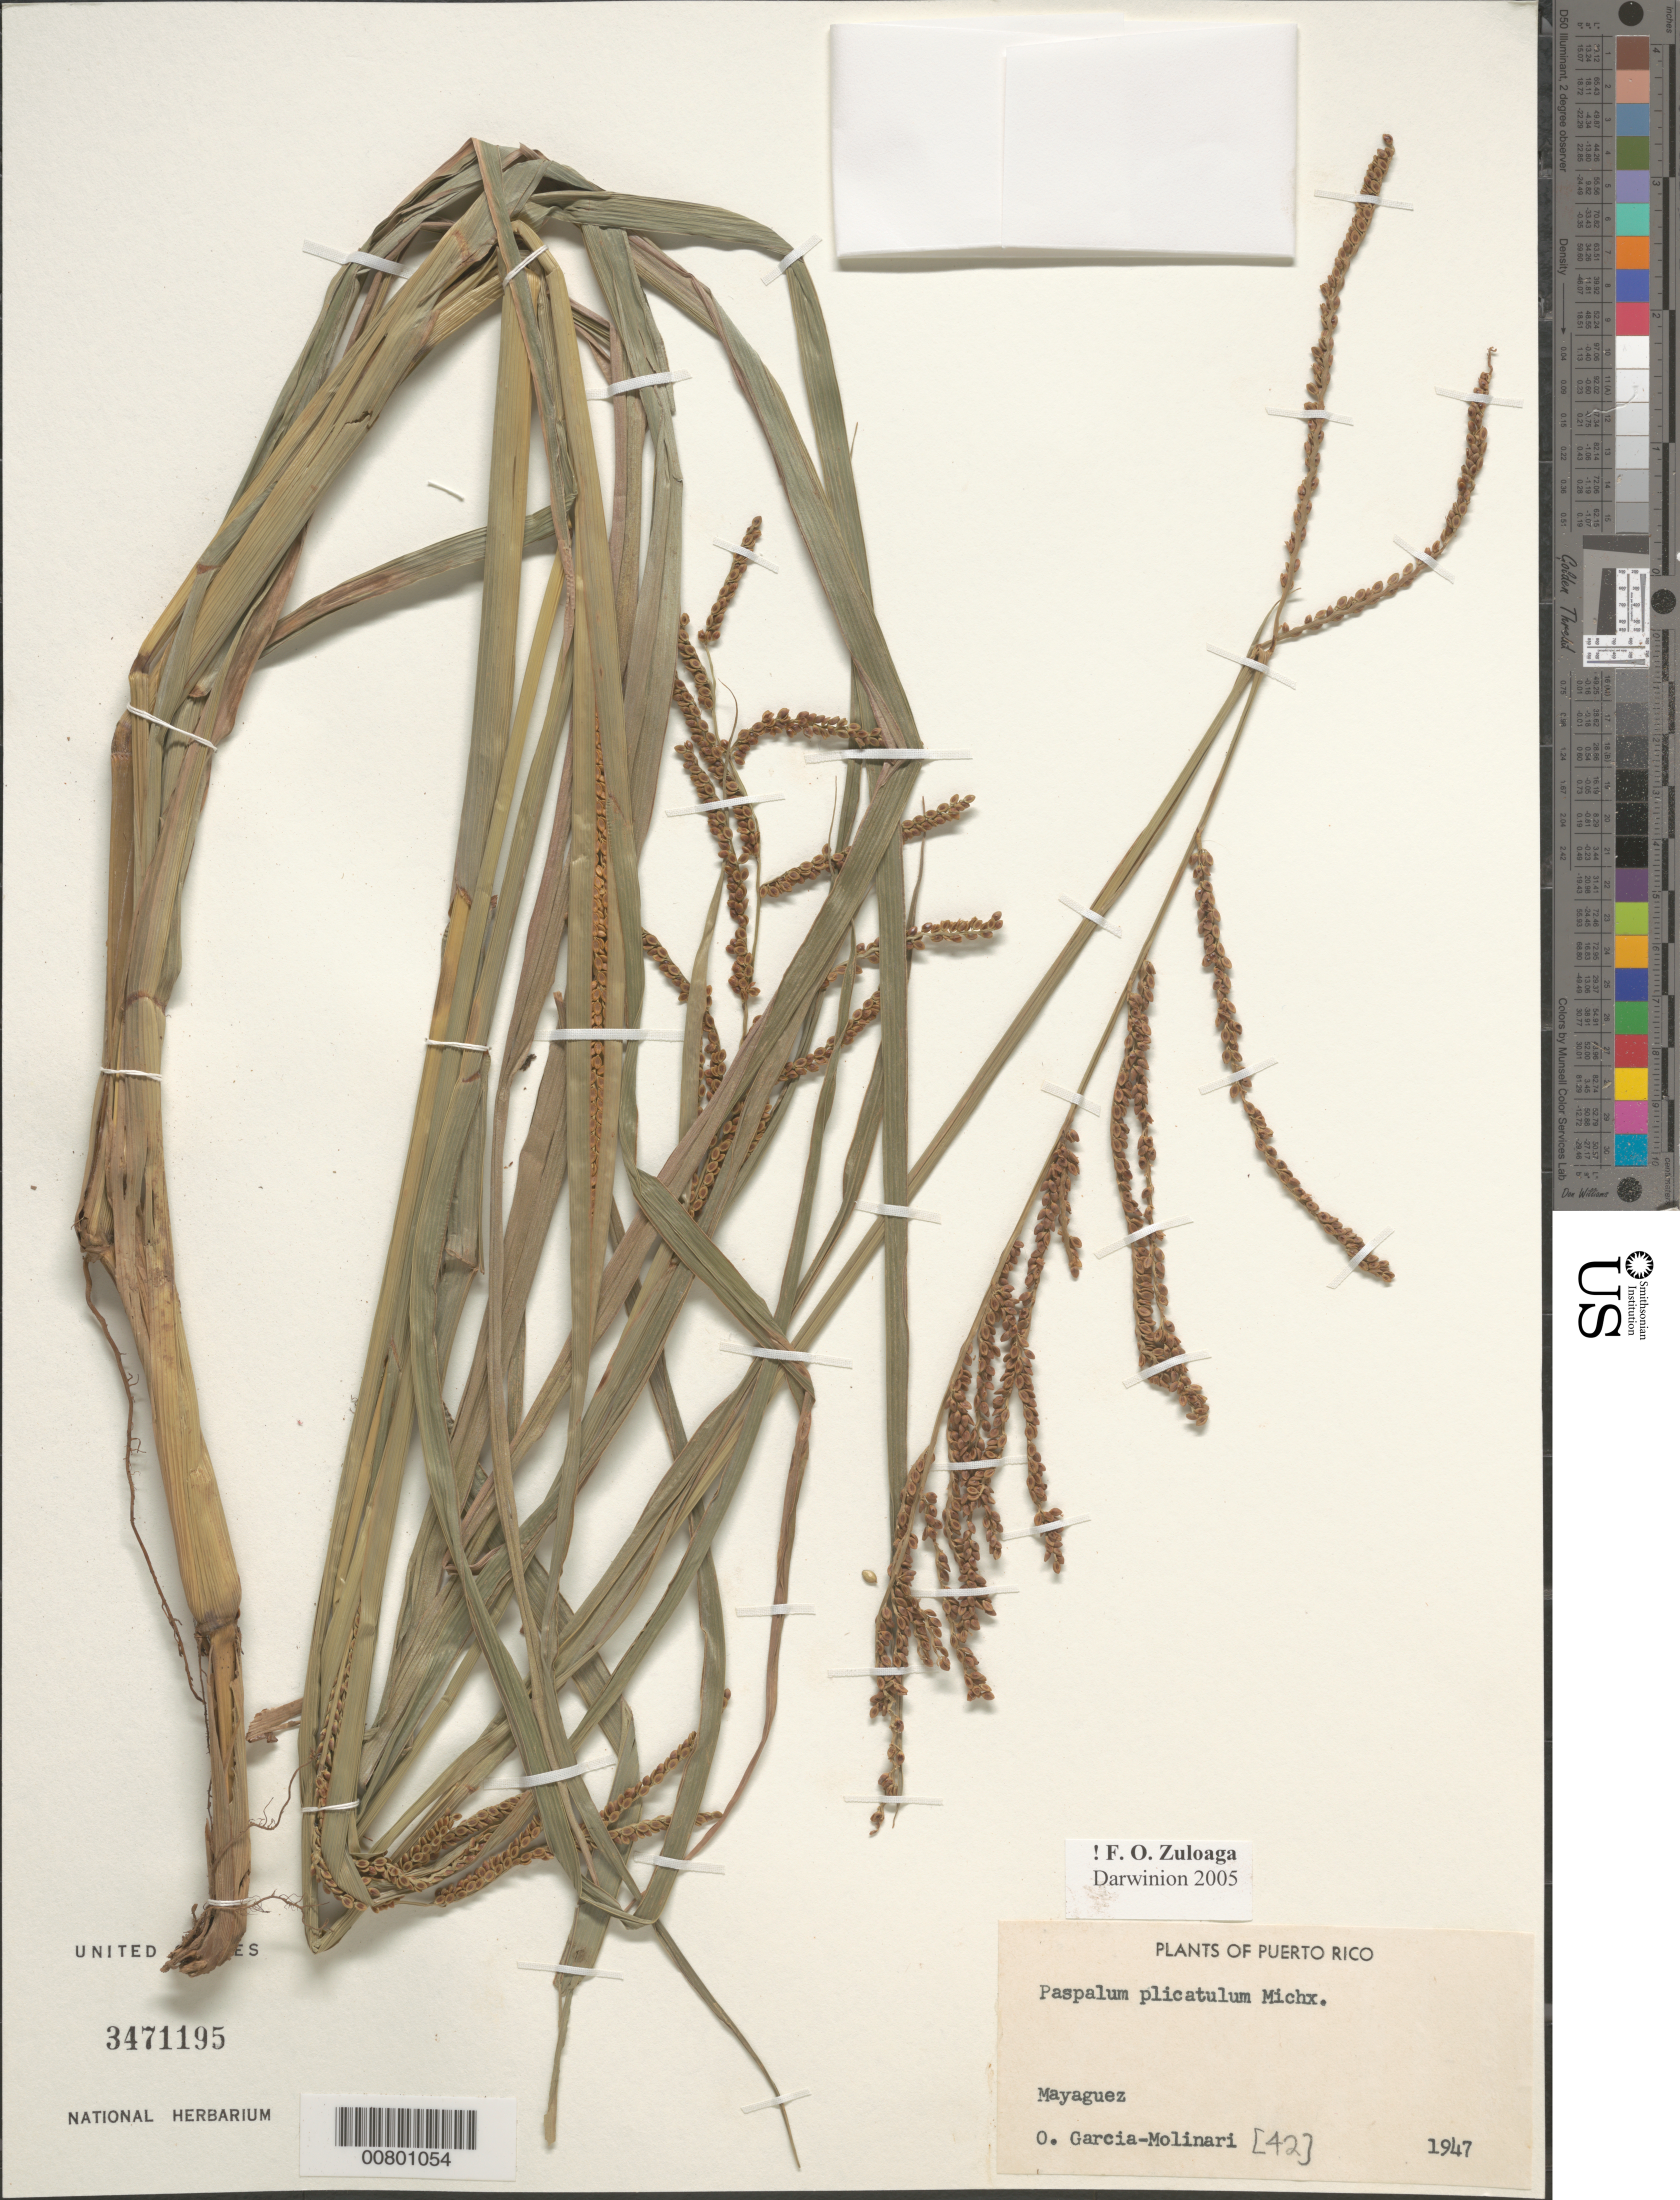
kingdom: Plantae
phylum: Tracheophyta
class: Liliopsida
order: Poales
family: Poaceae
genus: Paspalum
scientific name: Paspalum plicatulum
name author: Michx.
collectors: O. García-Molinari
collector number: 42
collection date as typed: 1947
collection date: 1947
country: Puerto Rico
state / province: Mayagüez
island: Puerto Rico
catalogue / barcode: US 3471195